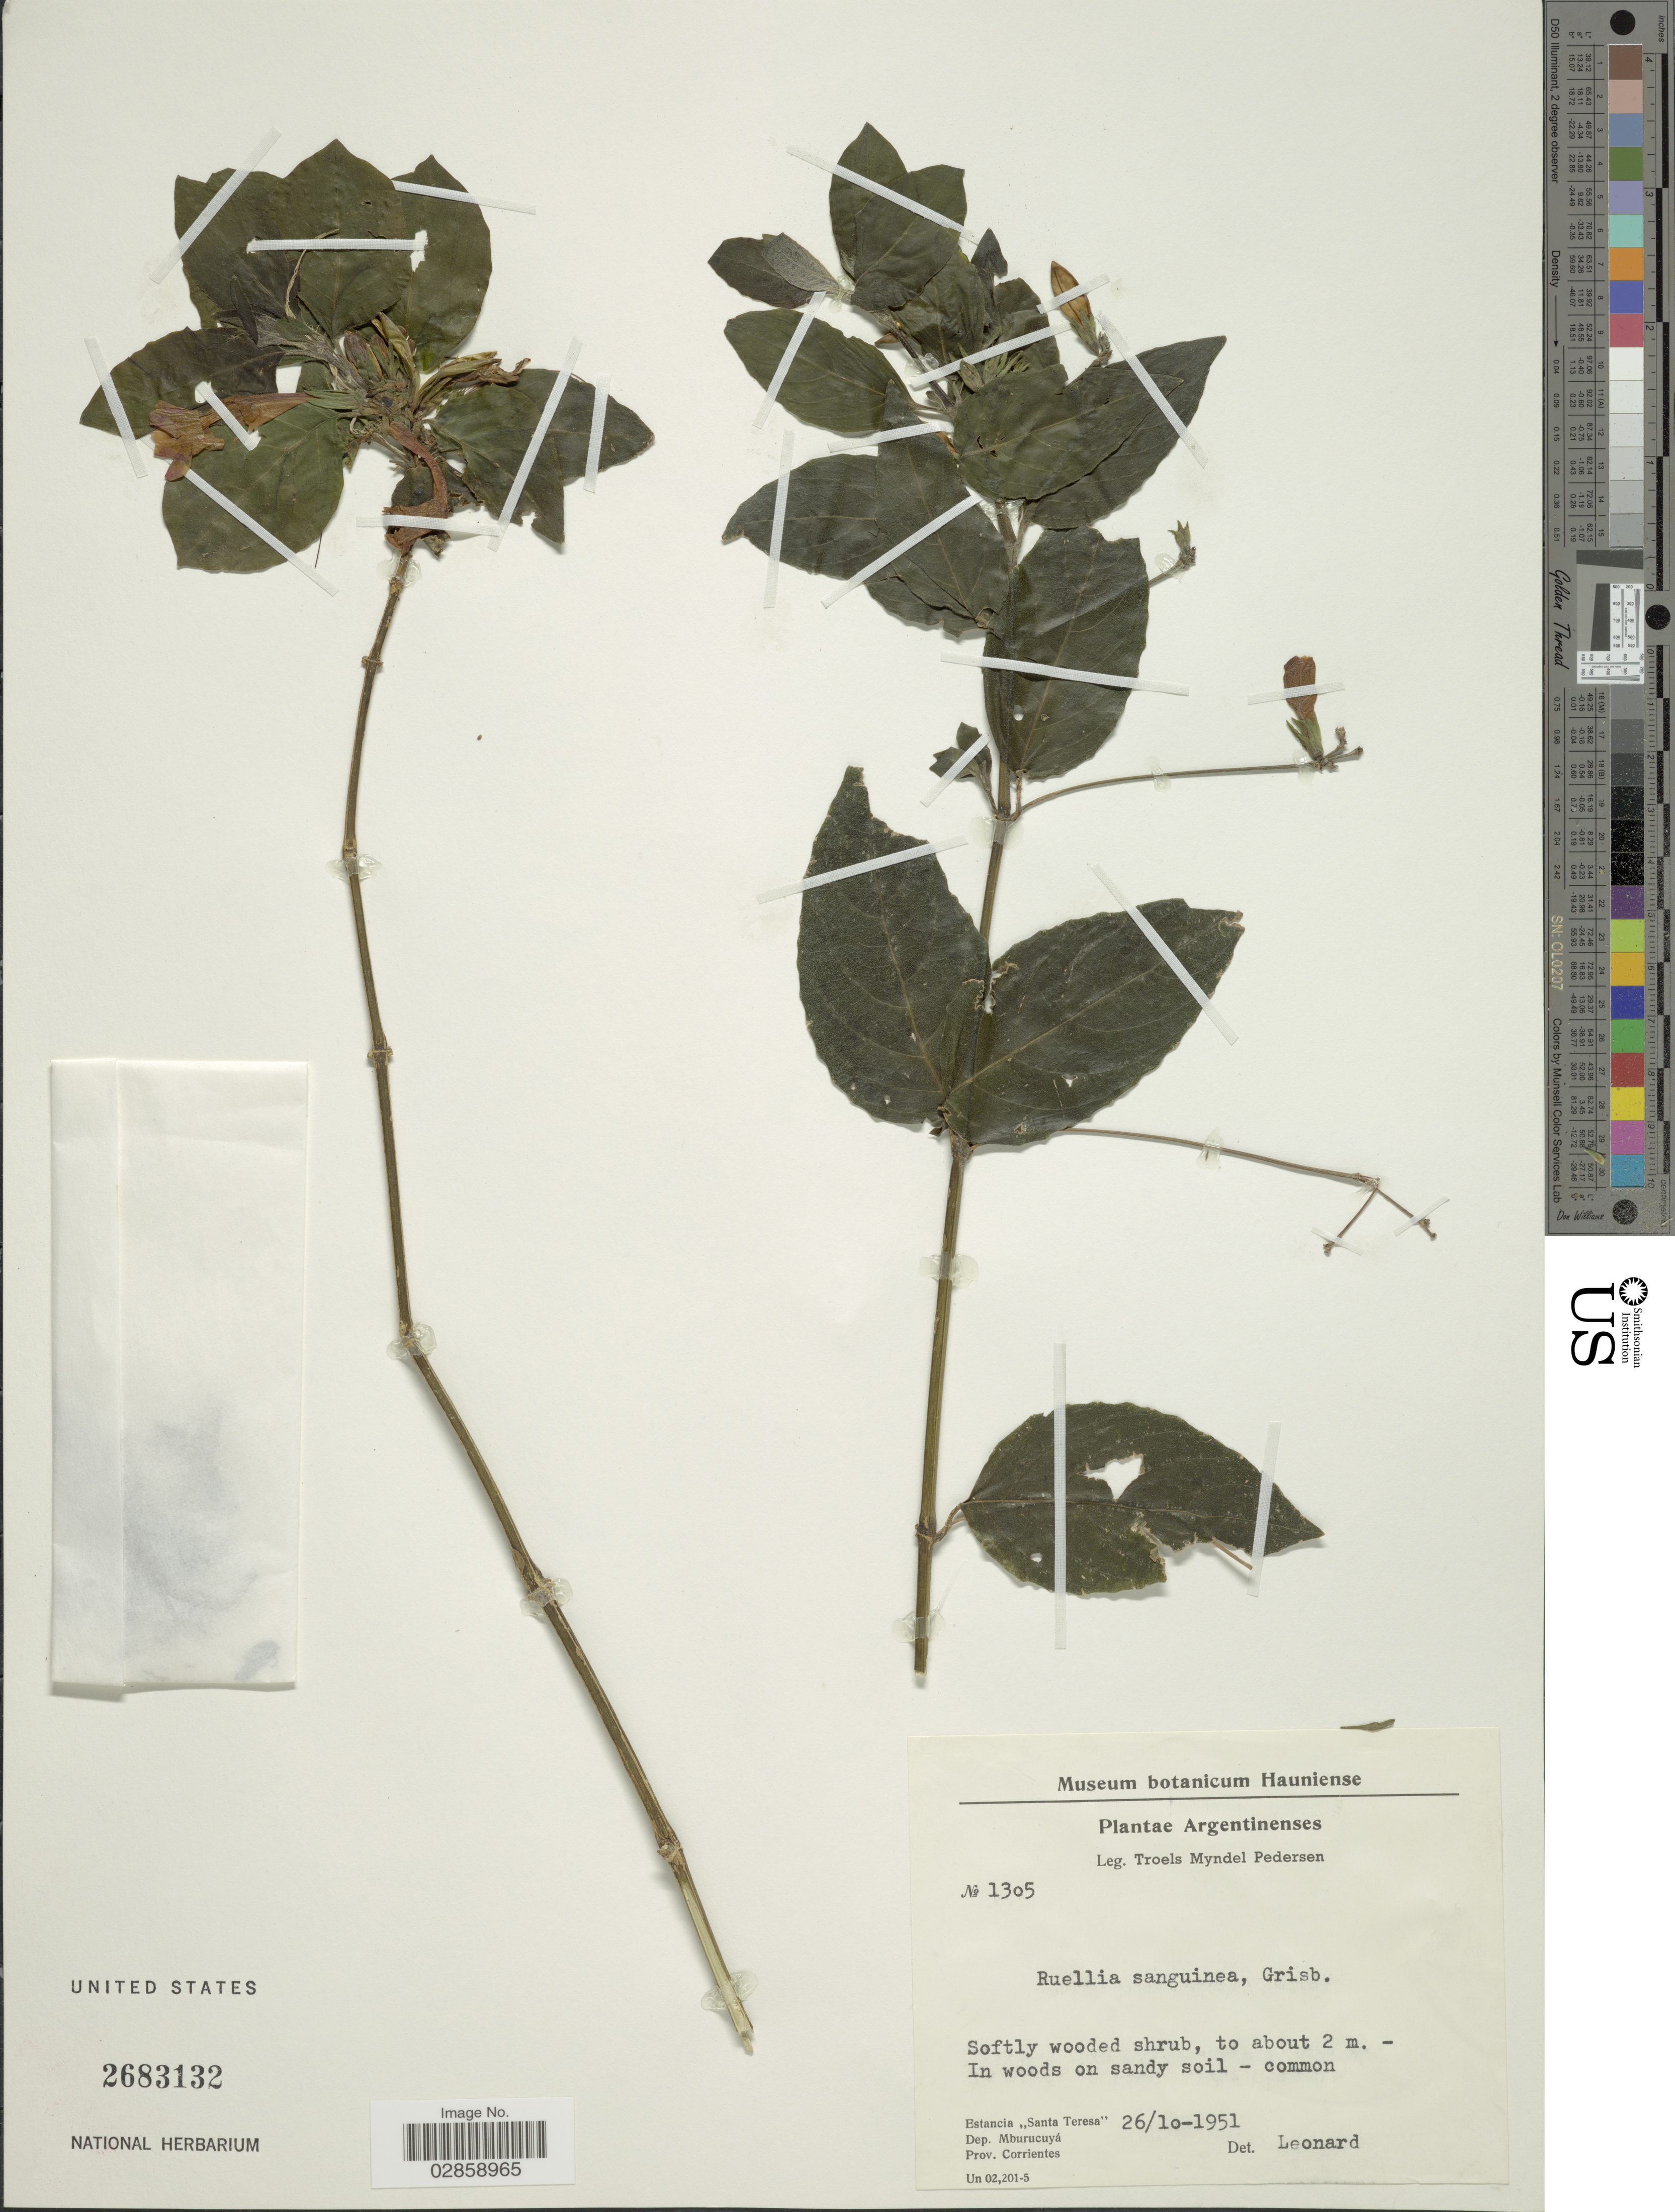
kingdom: Plantae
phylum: Tracheophyta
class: Magnoliopsida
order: Lamiales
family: Acanthaceae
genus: Ruellia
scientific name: Ruellia angustiflora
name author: (Nees) Lindau ex Rambo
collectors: T. Pederson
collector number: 1305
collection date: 1951-10-26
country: Argentina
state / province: Corrientes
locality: Estancia "Santa Teresa". Dep. Mburucuyá.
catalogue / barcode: US 2683132